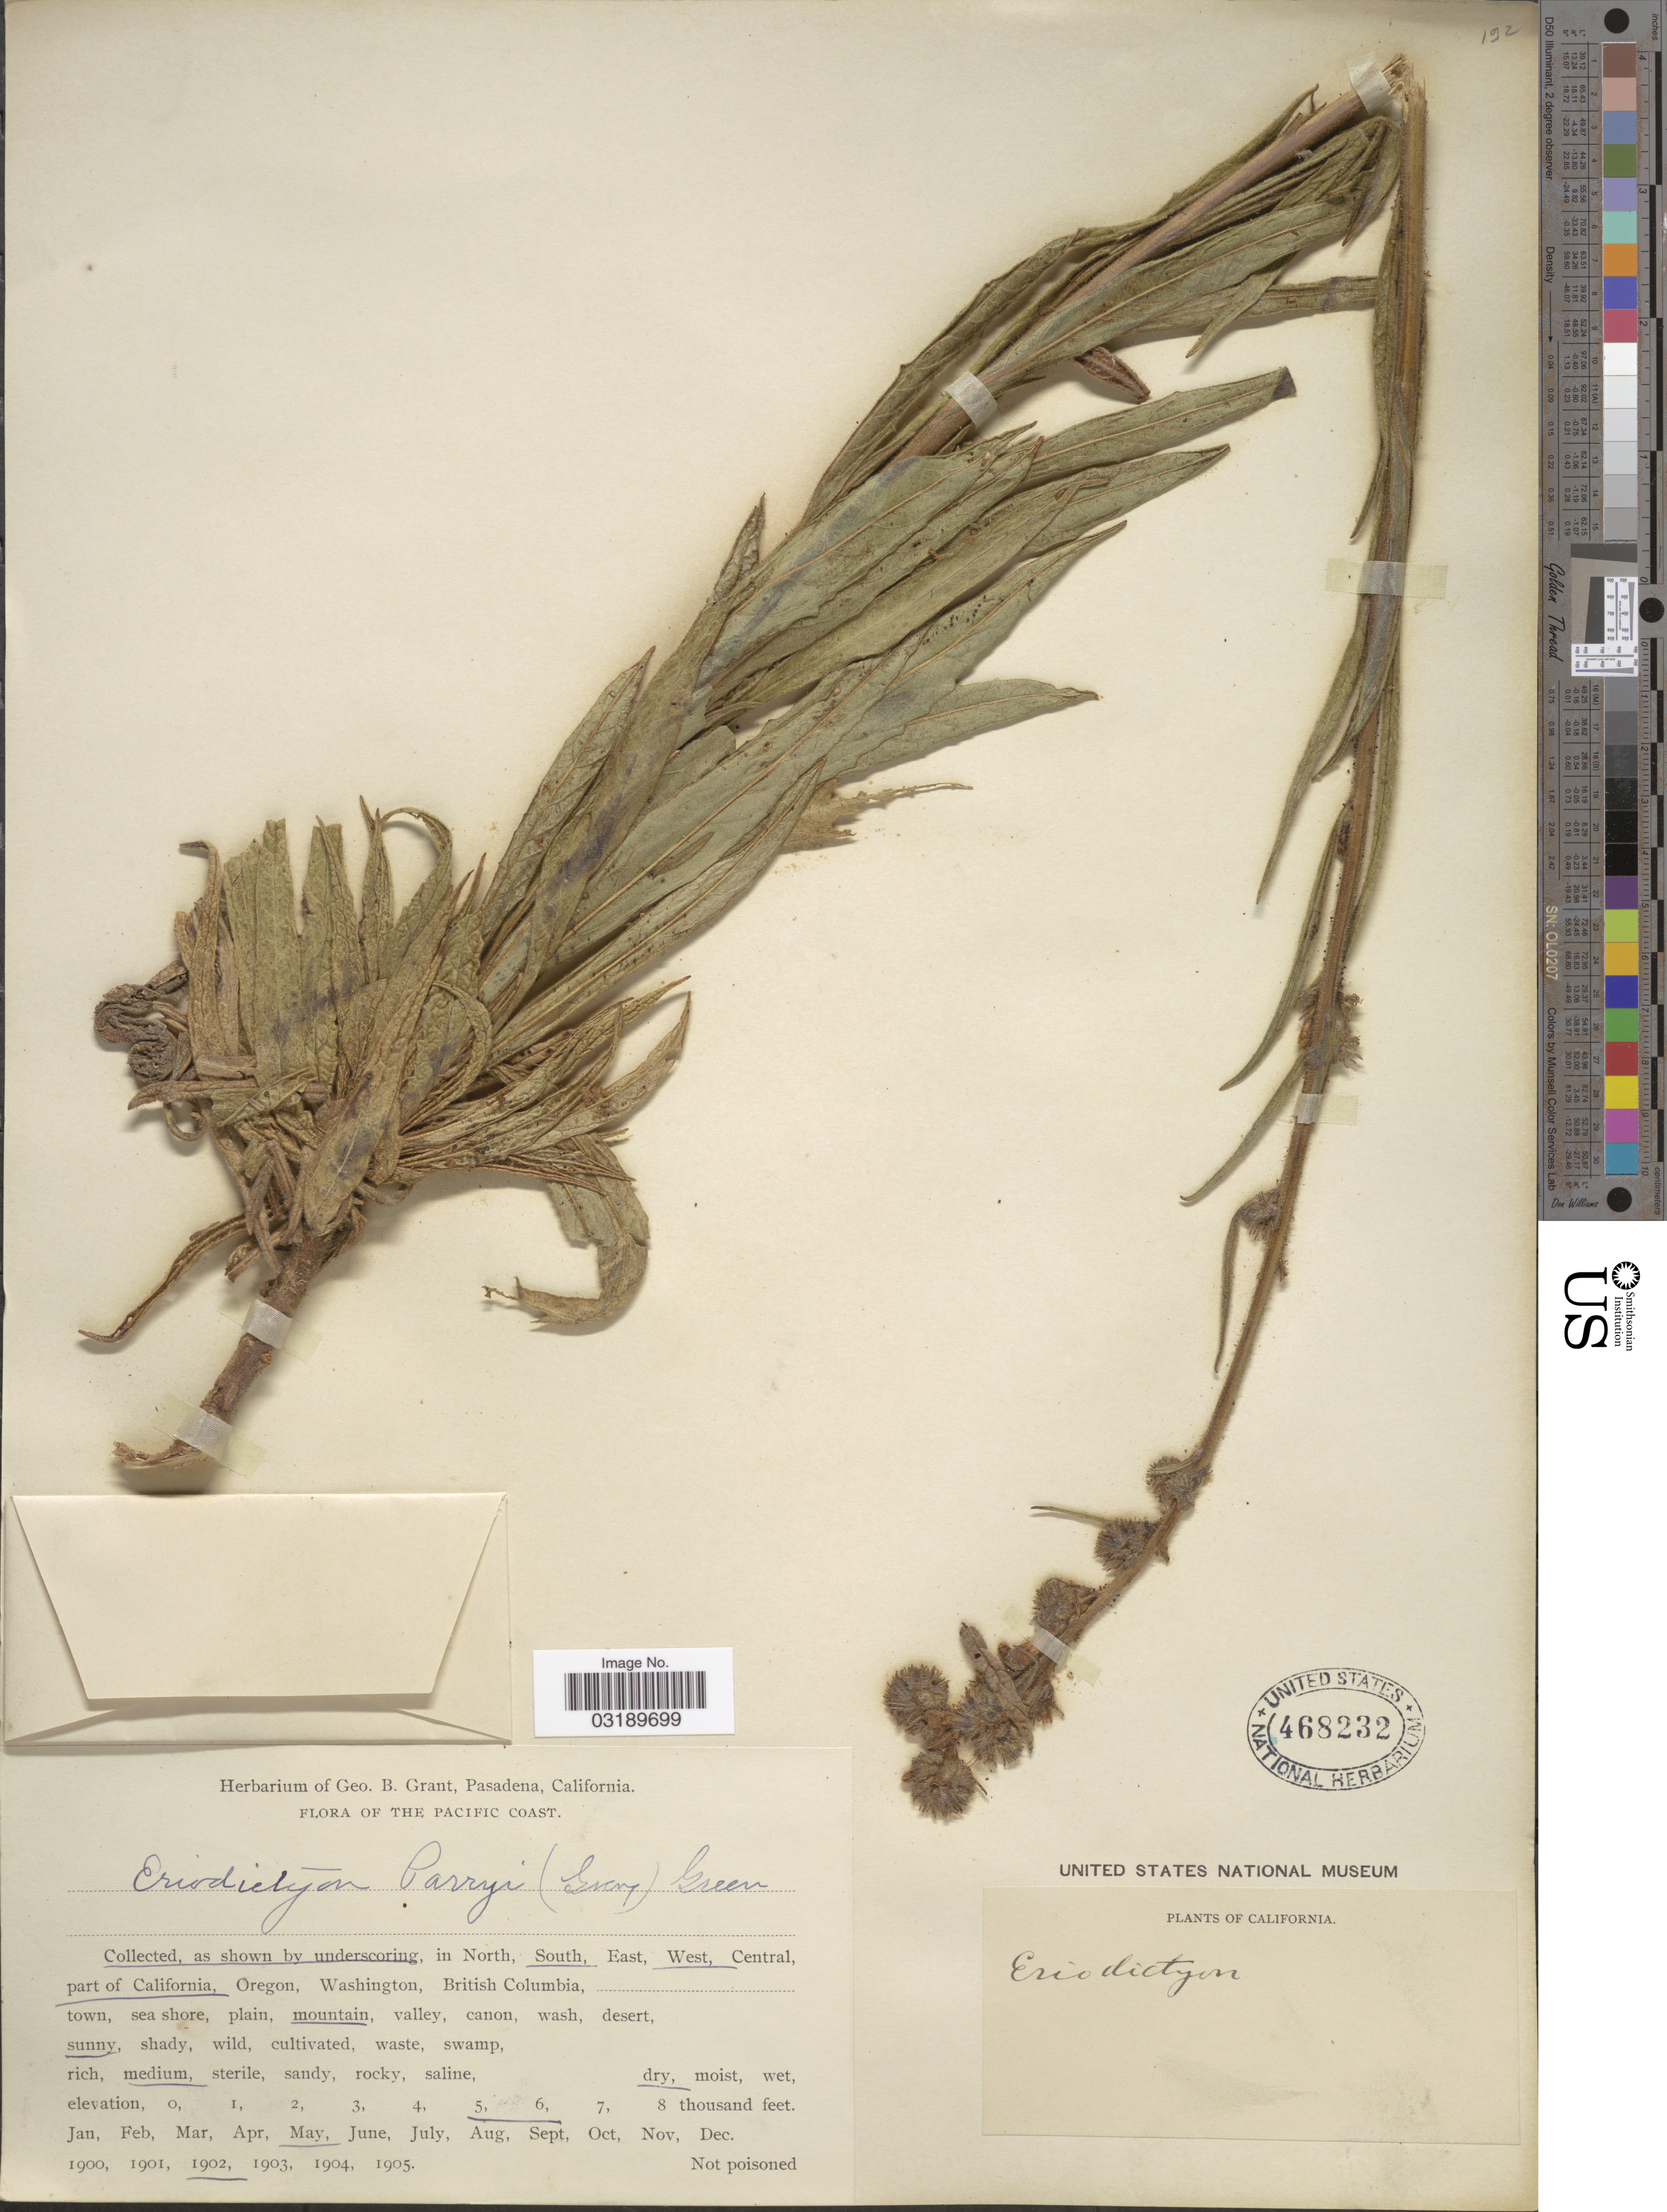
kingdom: Plantae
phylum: Tracheophyta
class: Magnoliopsida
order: Boraginales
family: Namaceae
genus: Eriodictyon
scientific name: Eriodictyon parryi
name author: A. Gray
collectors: ex herb. Geo. B. Grant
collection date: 1902-05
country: United States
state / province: California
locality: The Pacific Coast. South, West part of California.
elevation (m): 1524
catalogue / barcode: US 468232